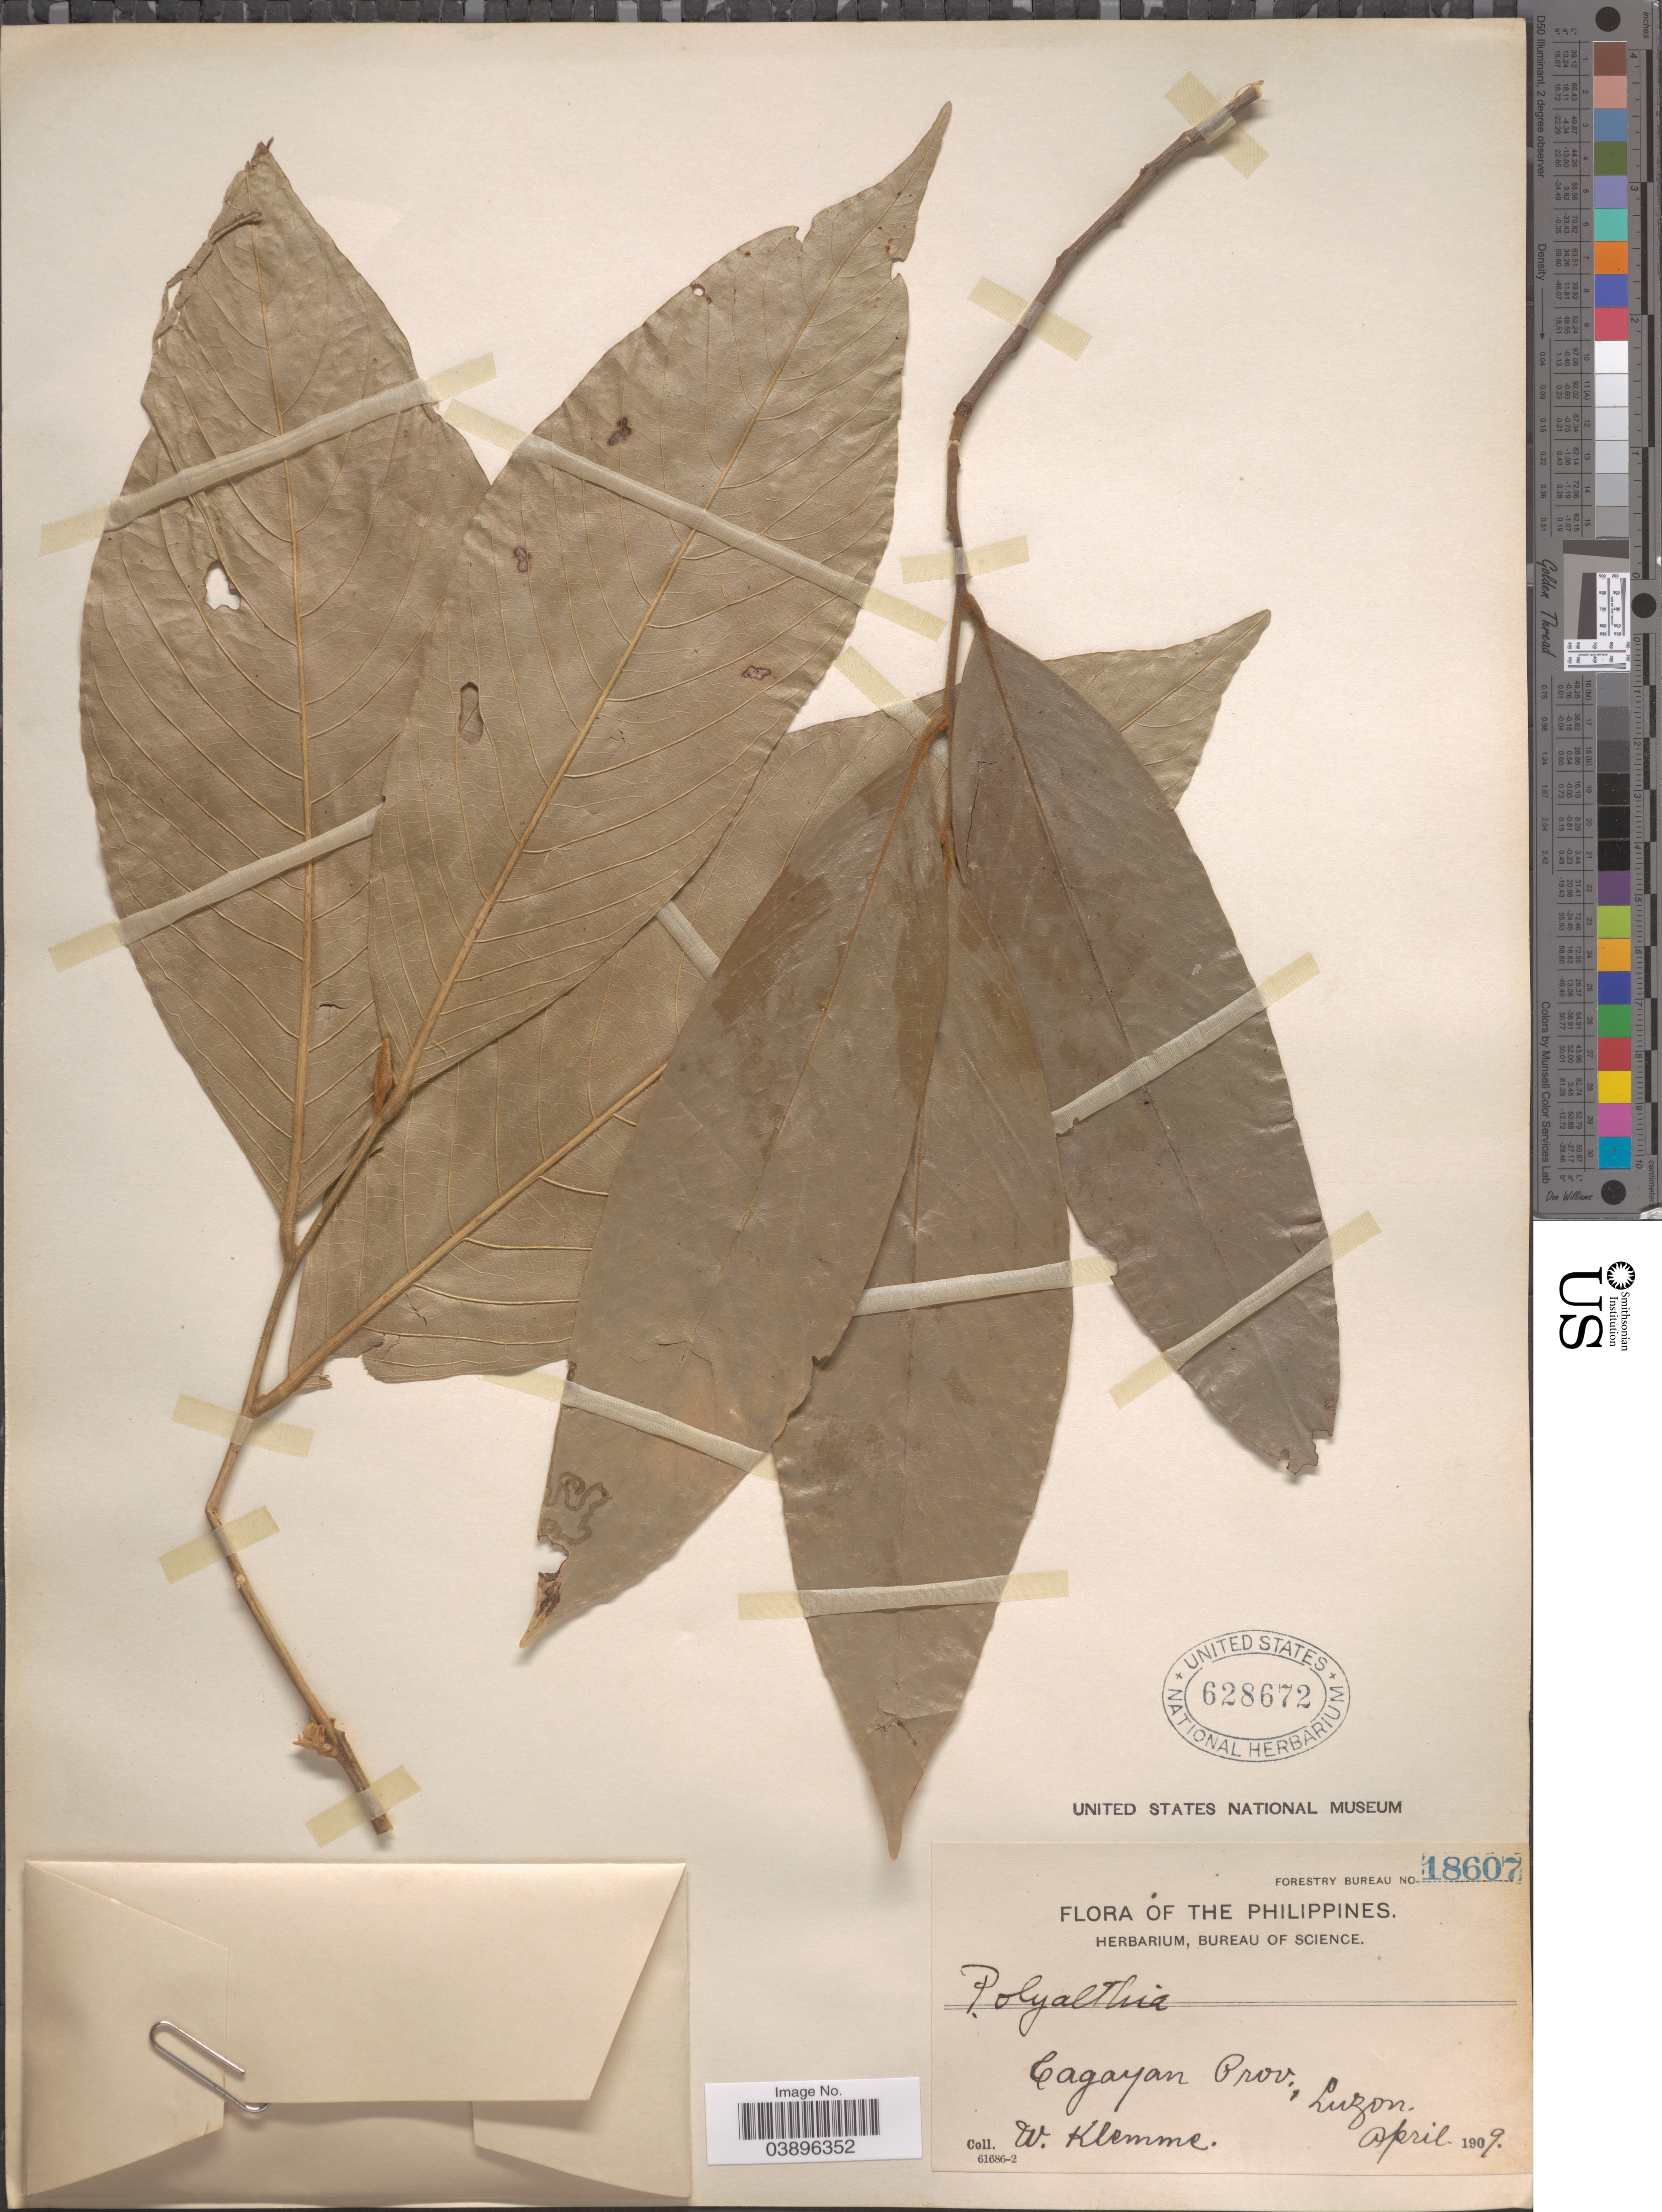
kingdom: Plantae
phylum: Tracheophyta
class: Magnoliopsida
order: Magnoliales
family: Annonaceae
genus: Polyalthia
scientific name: Polyalthia sp.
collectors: W. Klemme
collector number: Forestry Bureau 18607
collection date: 1909-04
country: Philippines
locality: Cagayan Prov., Luzon.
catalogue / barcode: US 628672